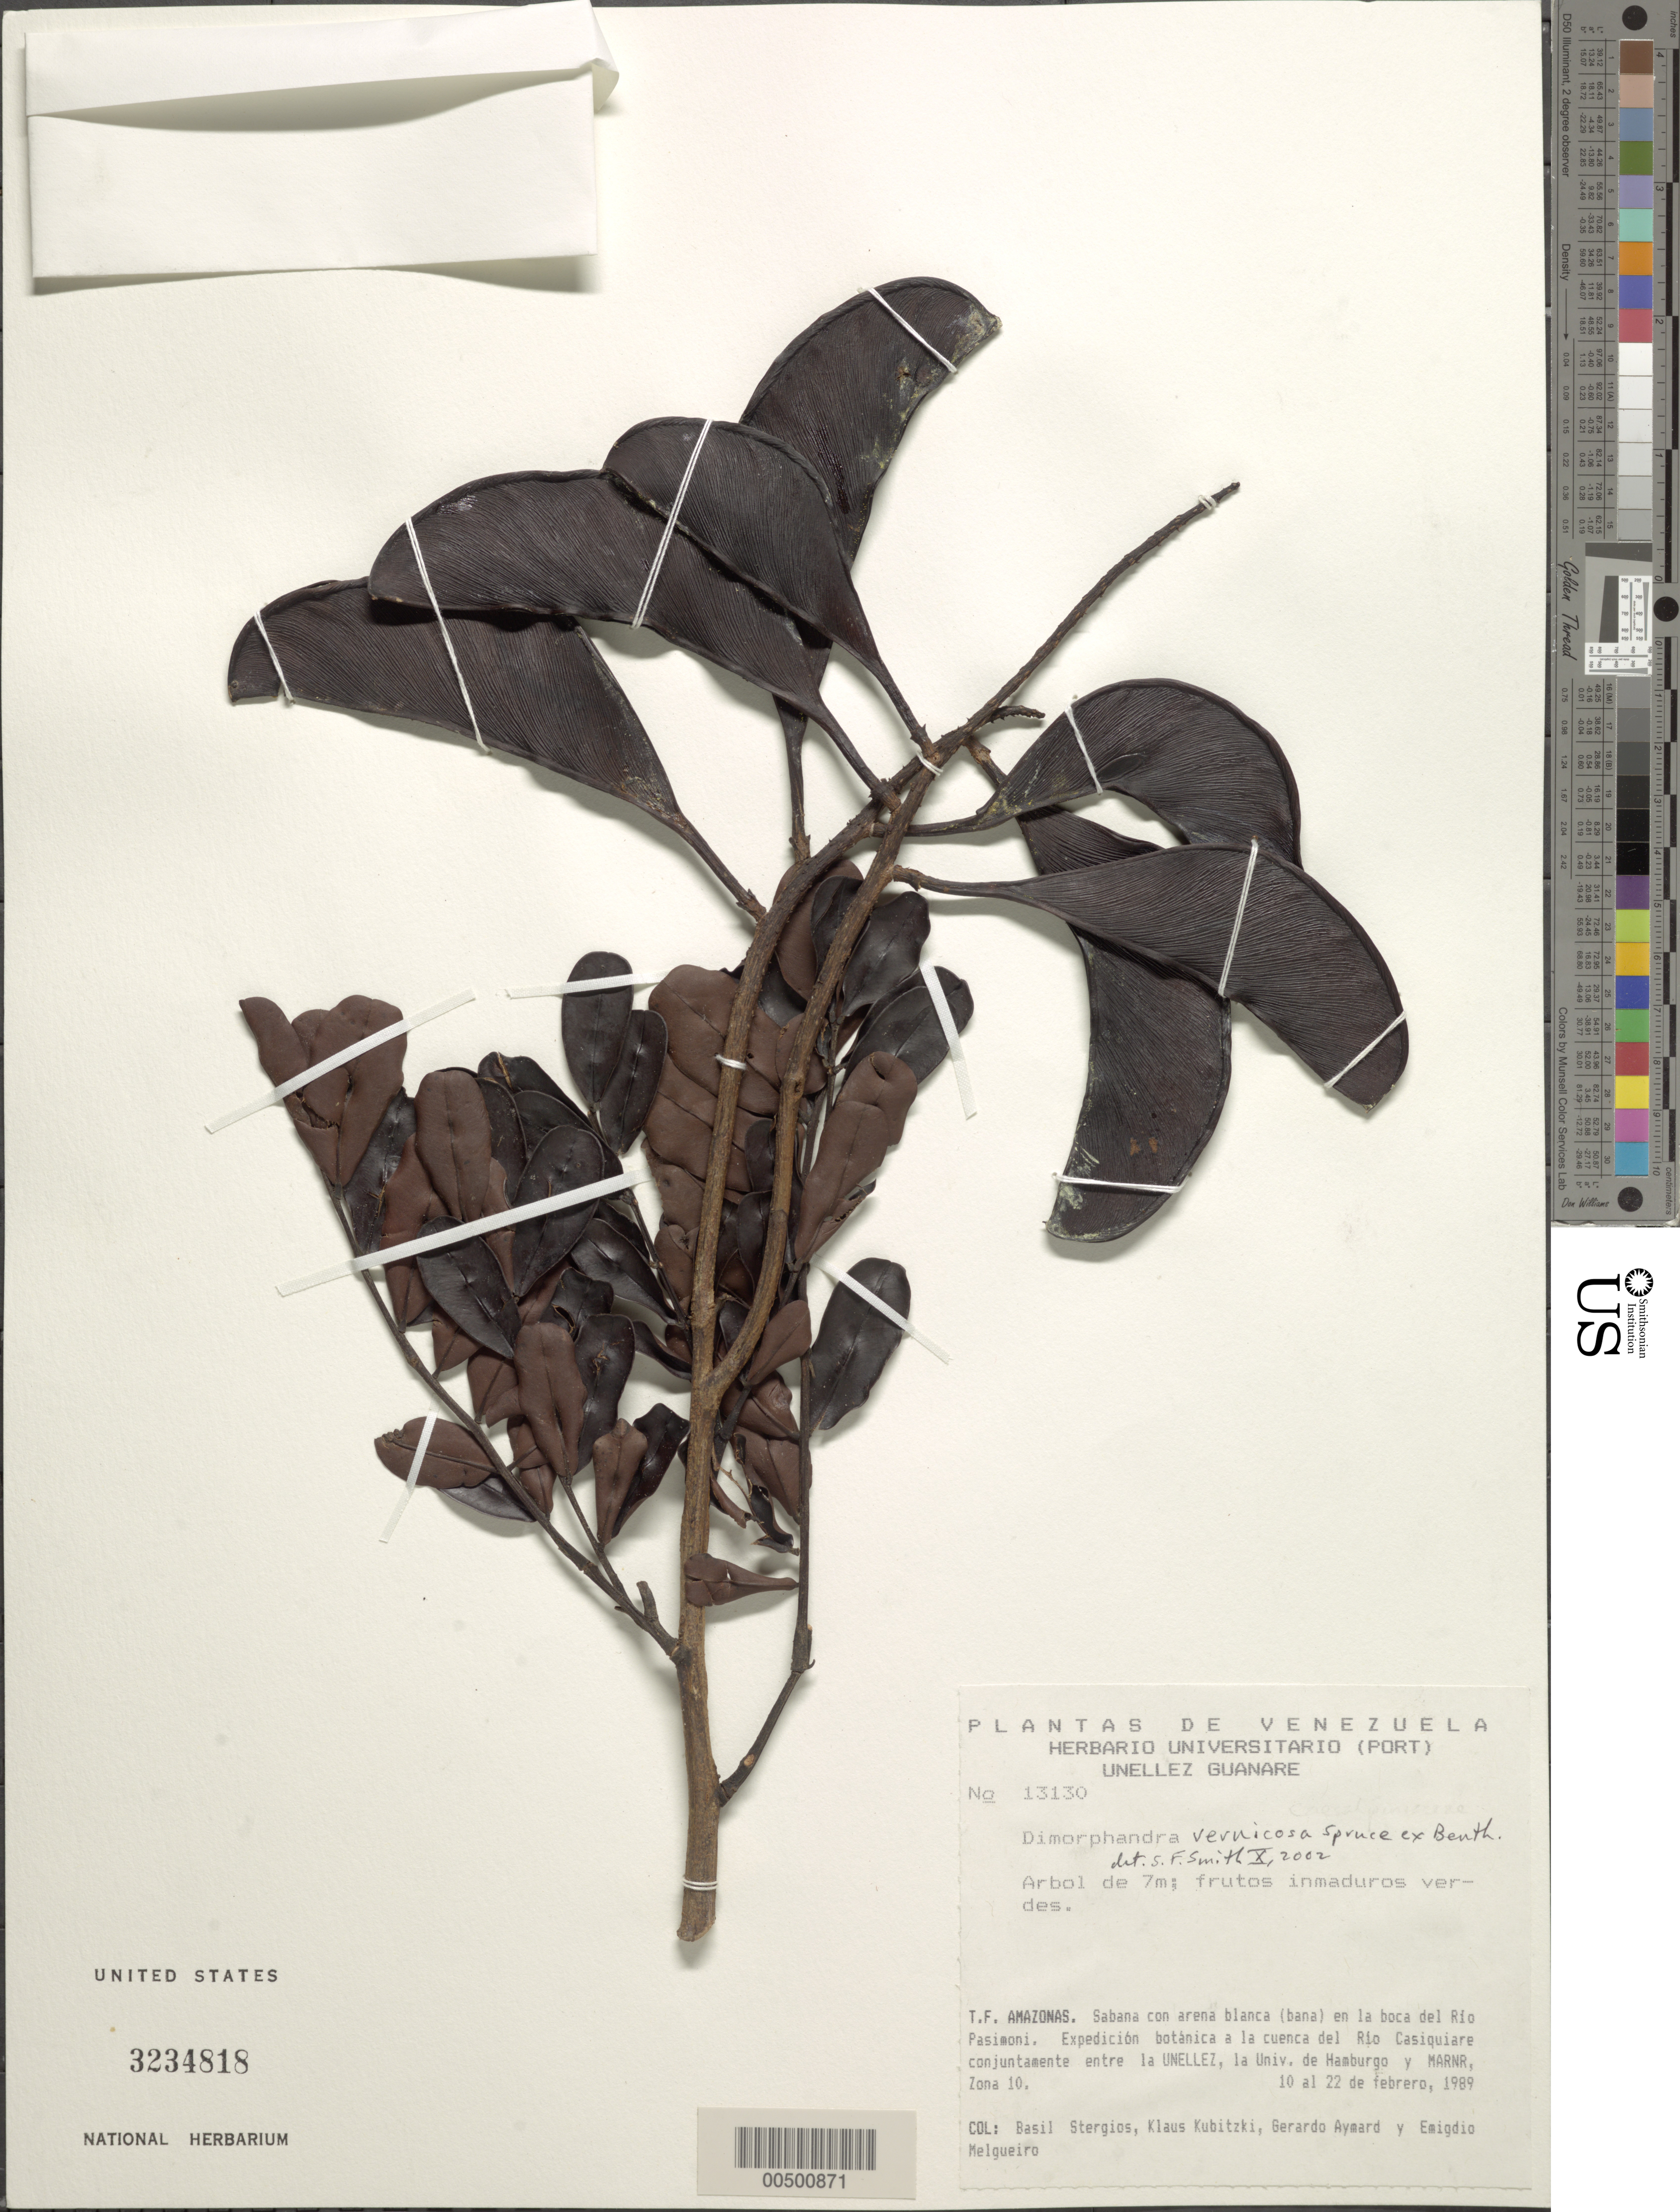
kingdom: Plantae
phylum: Tracheophyta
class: Magnoliopsida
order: Fabales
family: Fabaceae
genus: Dimorphandra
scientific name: Dimorphandra vernicosa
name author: Spruce ex Benth.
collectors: B. G. Stergios, K. Kubitzki, G. Aynard & E. Melgueiro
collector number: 13130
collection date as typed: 10 Feb 1989 to 22 Feb 1989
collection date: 1989-02-10/1989-02-22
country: Venezuela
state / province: Amazonas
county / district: Río Negro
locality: Boca del rio Pasimoni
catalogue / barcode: US 3234818